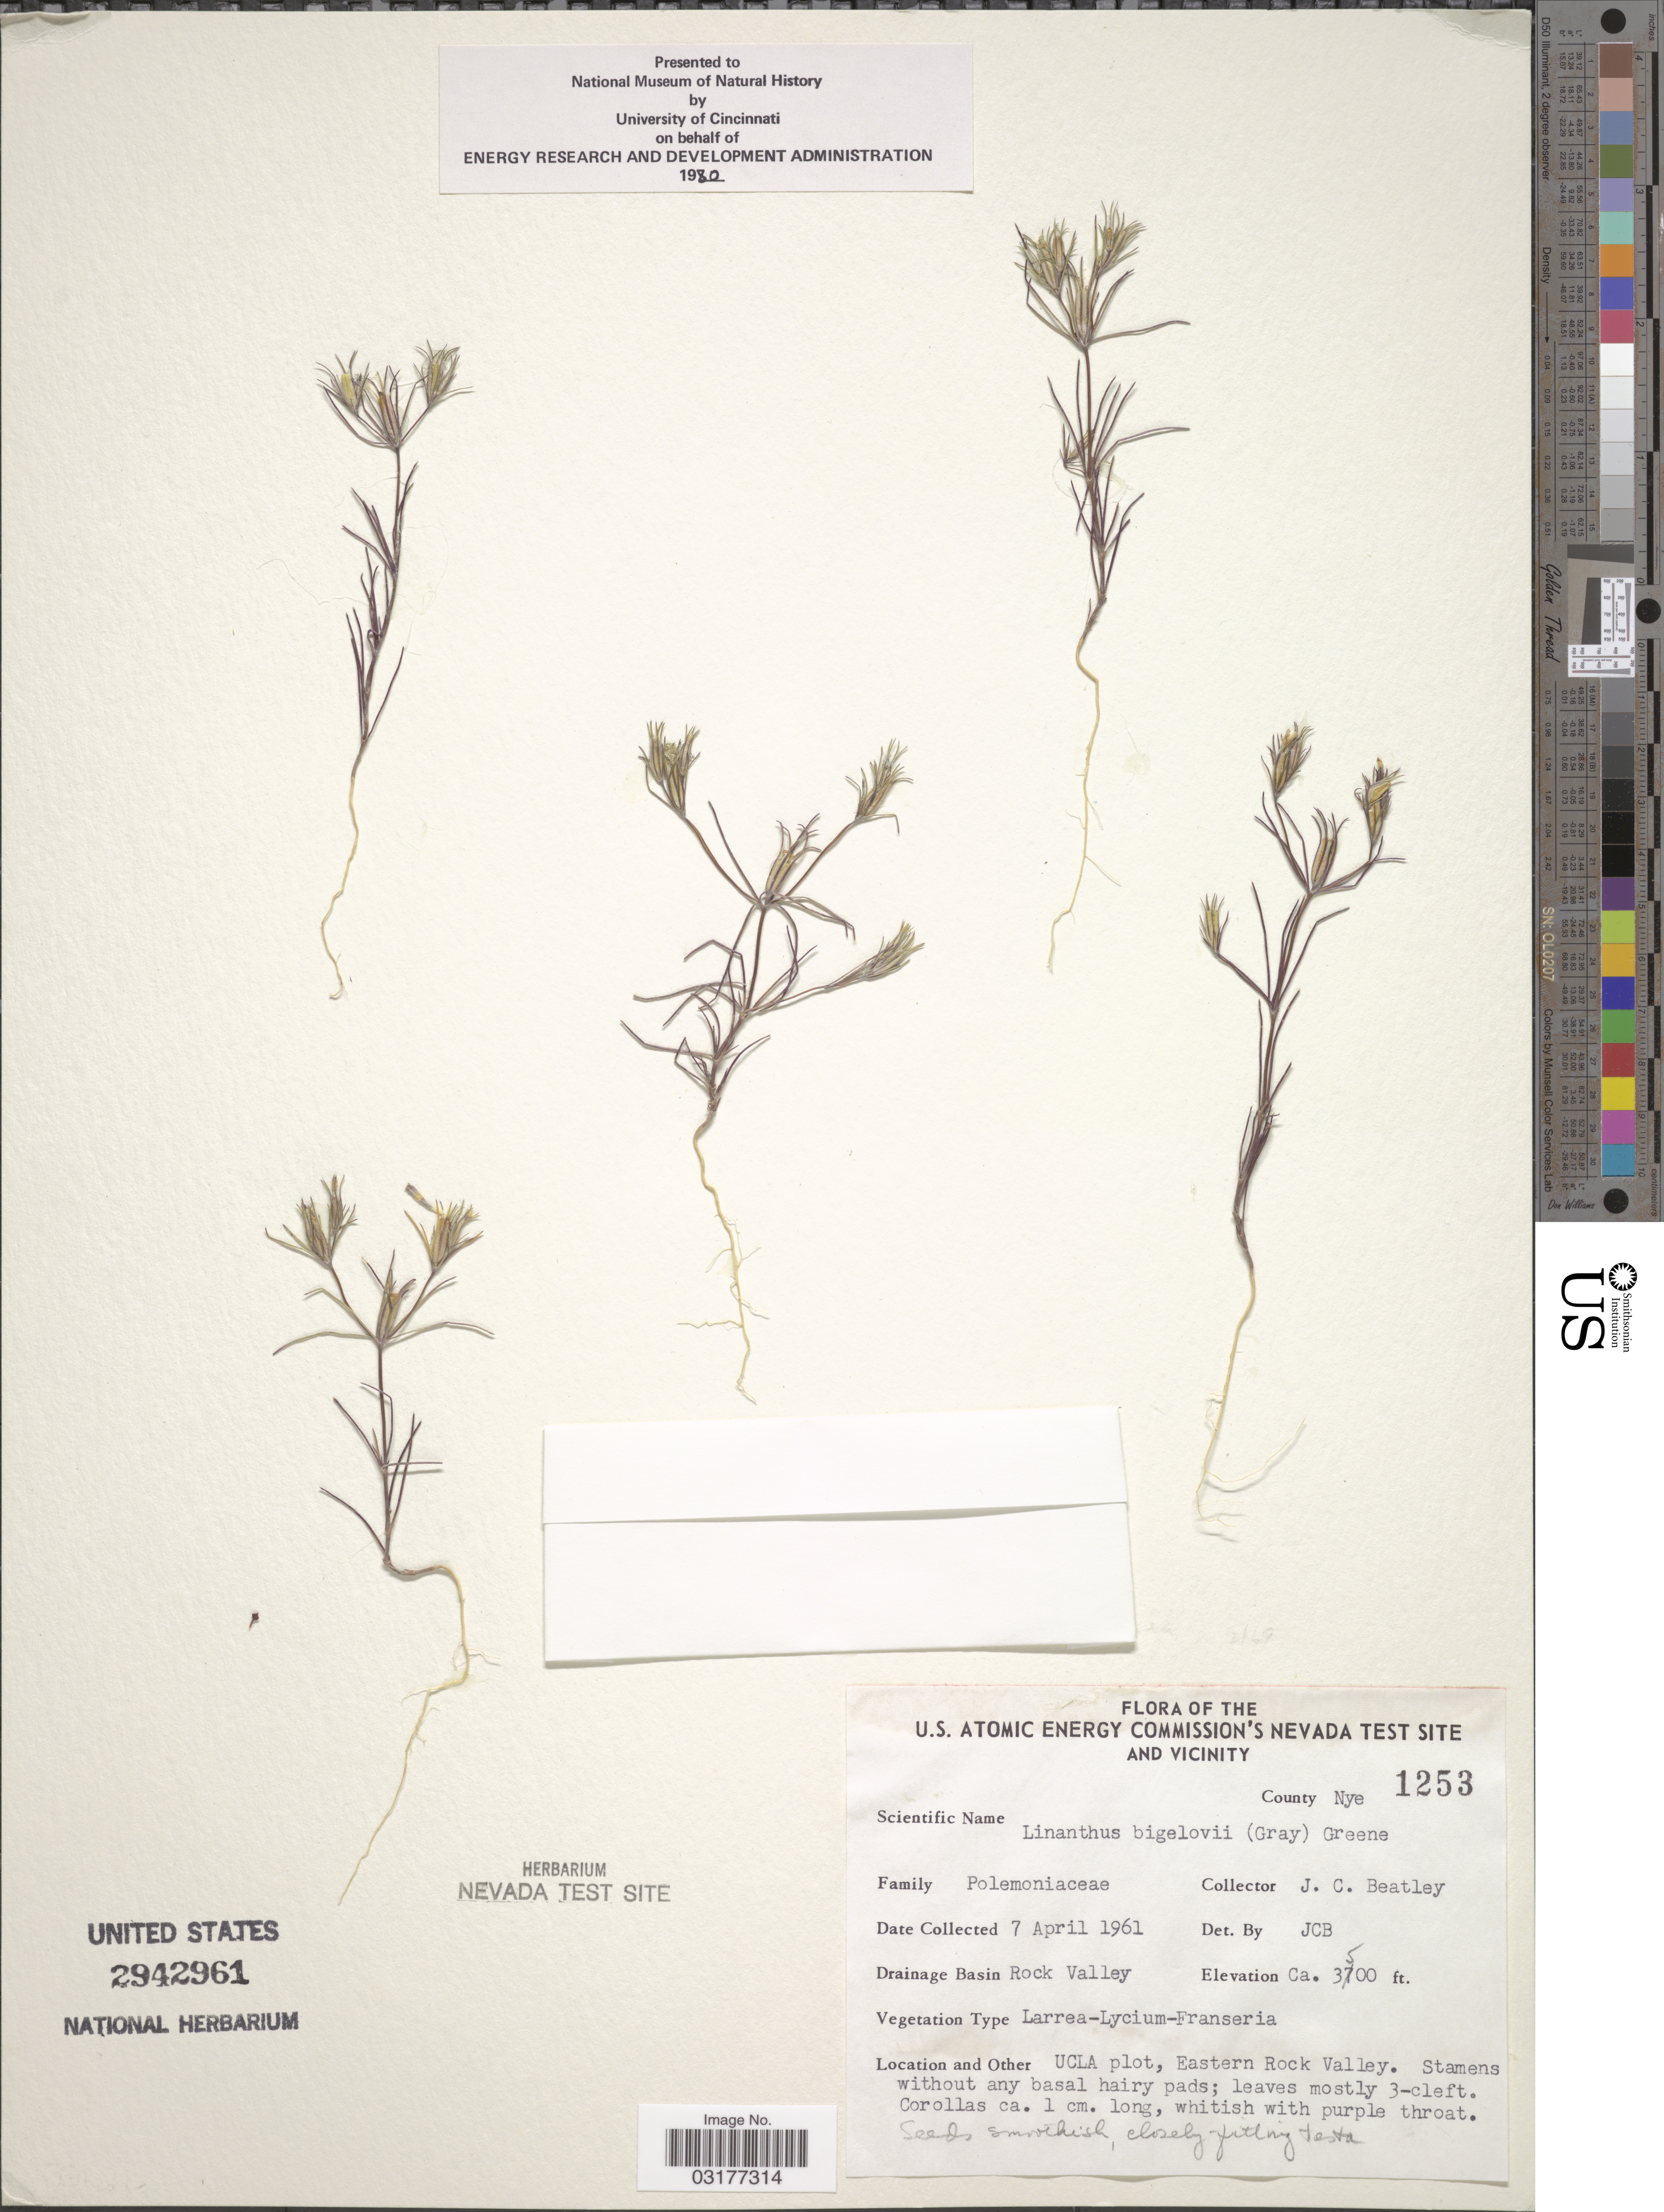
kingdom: Plantae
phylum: Tracheophyta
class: Magnoliopsida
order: Ericales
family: Polemoniaceae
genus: Linanthus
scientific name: Linanthus bigelovii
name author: (A. Gray) Greene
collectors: J. C. Beatley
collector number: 1253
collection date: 1961-04-07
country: United States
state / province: Nevada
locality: The U.S. Atomic Energy Commission's Nevada Test Site and Vicinity. County Nye. Drainage Basin Rock Valley. UCLA Plot, Eastern Rock Valley.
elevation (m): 1067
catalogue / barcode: US 2942961